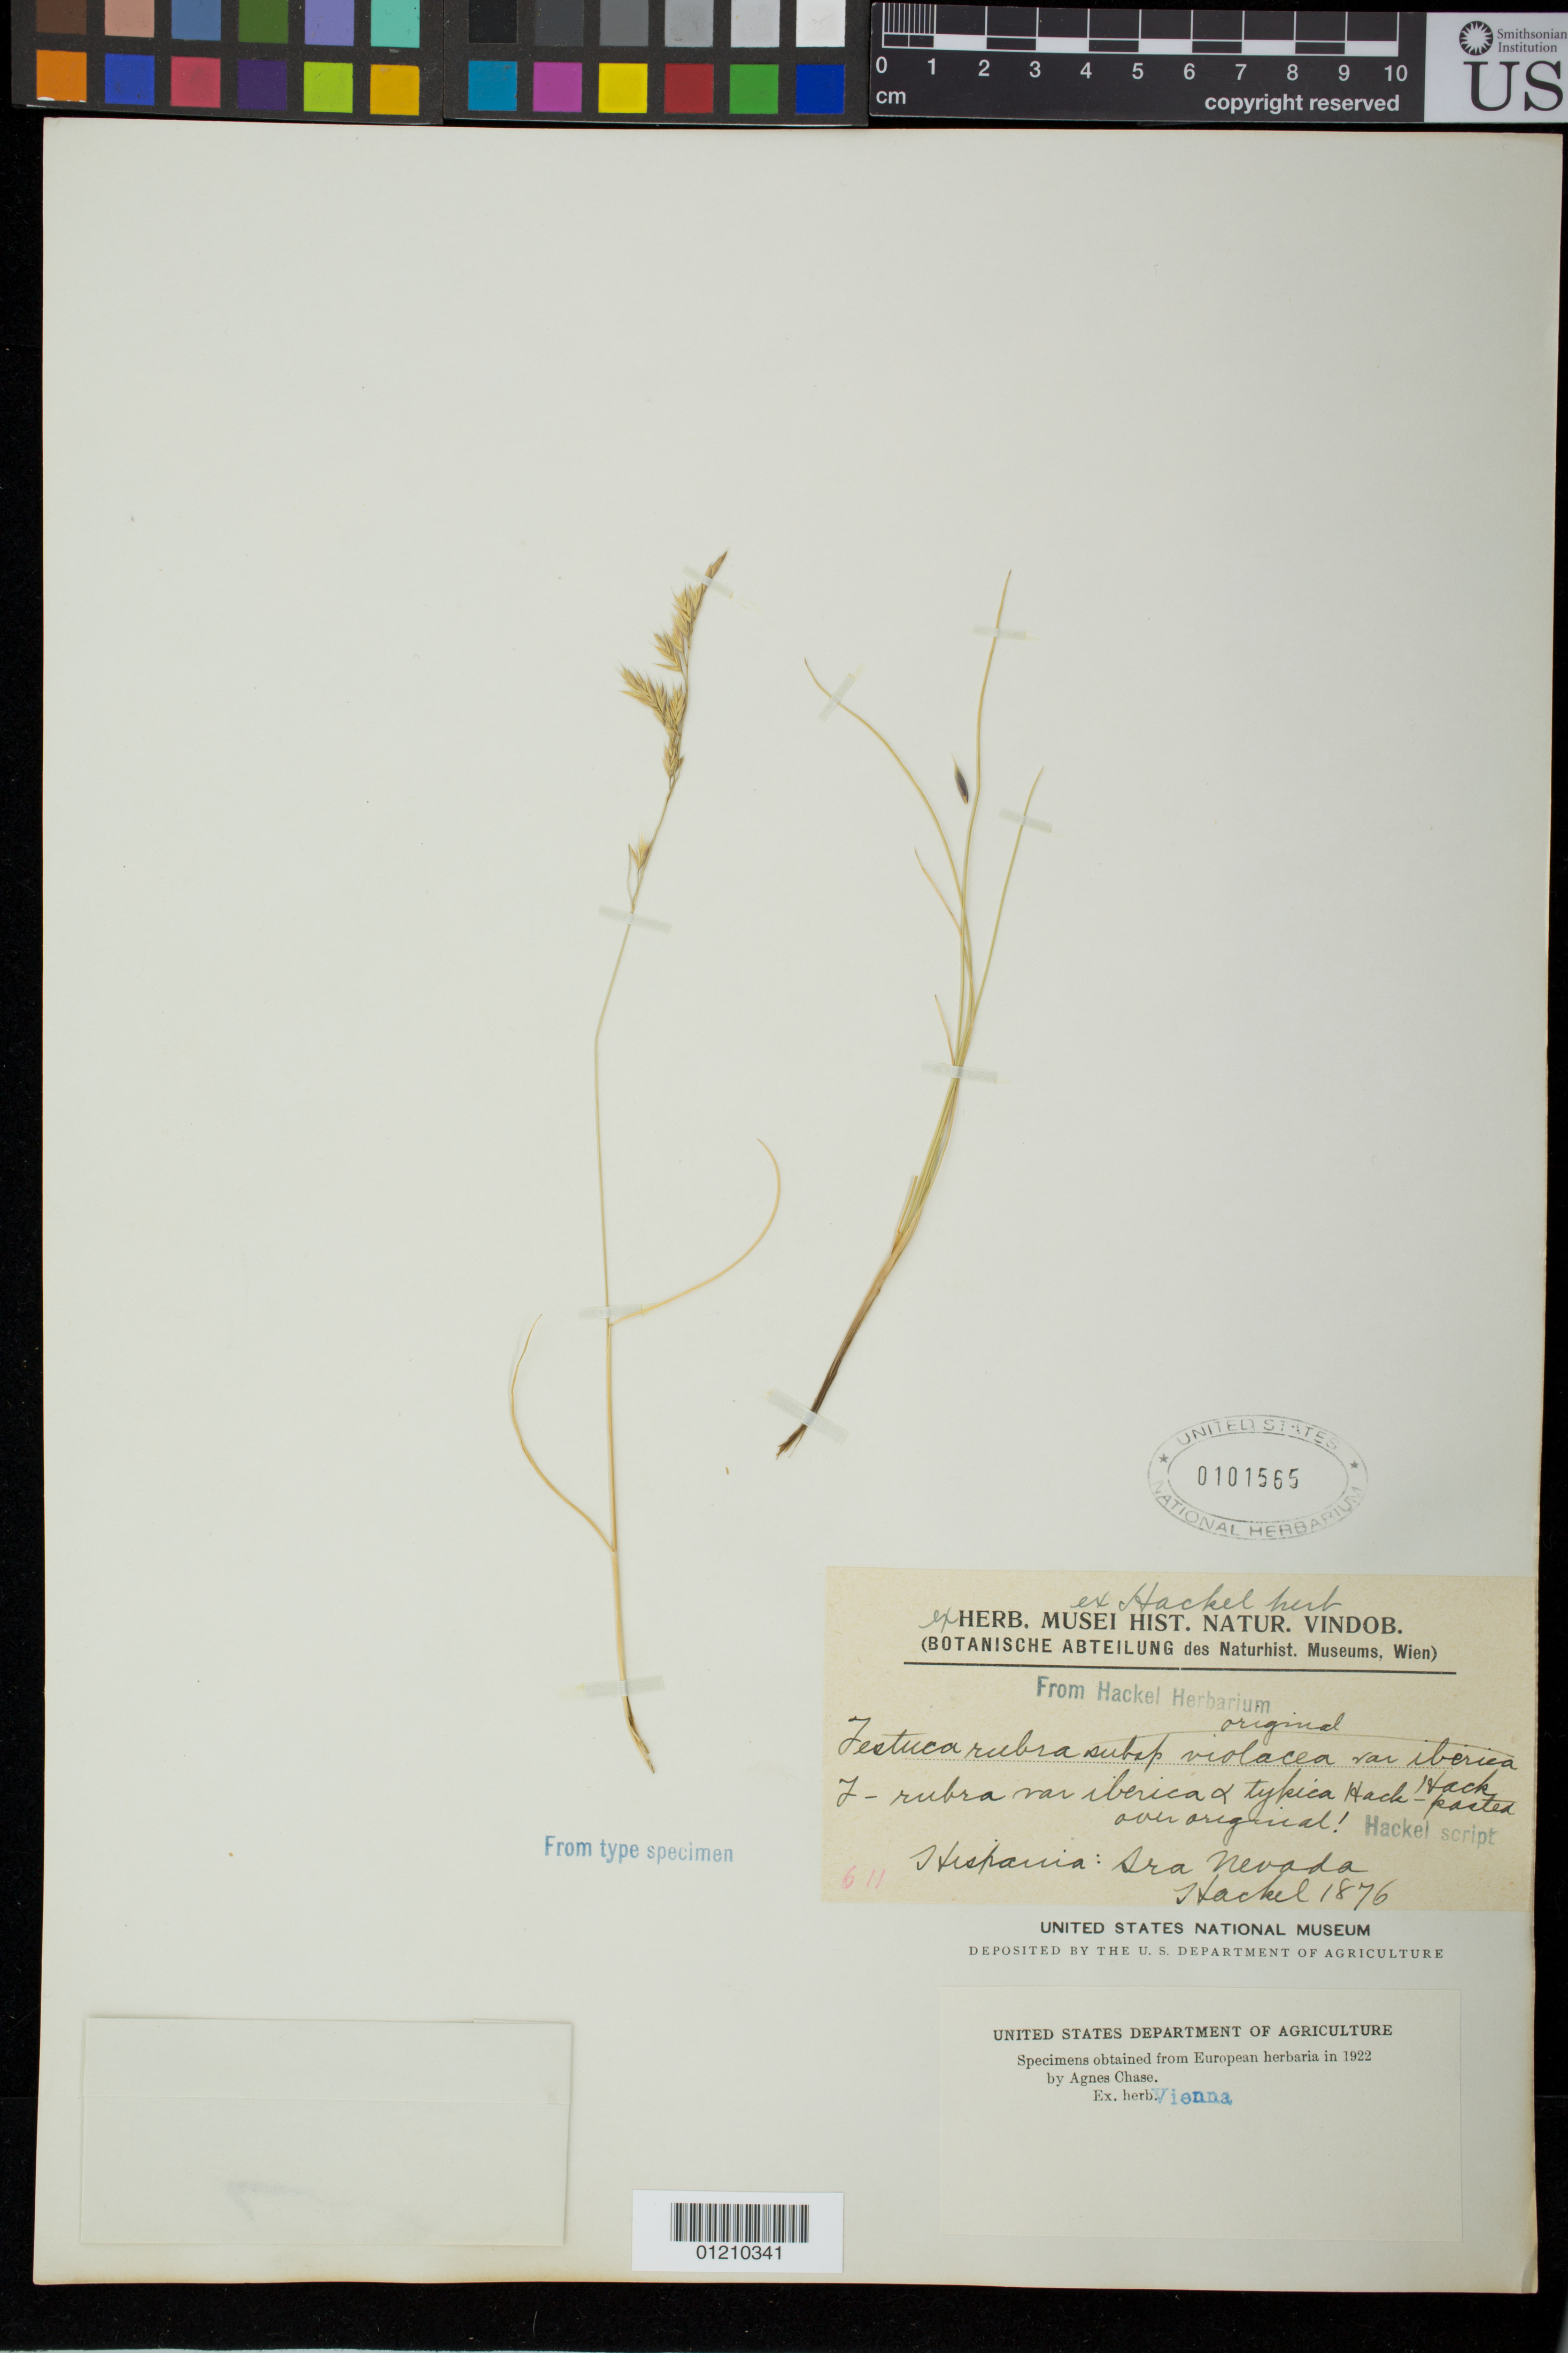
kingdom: Plantae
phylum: Tracheophyta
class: Liliopsida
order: Poales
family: Poaceae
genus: Festuca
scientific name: Festuca rubra var. iberica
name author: Hack.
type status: Isosyntype; Isolectotype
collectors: E. Hackel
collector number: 611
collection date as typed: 1876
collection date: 1876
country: Spain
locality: Sierra Nevada.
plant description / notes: Fragmentary material of type specimen ex herb. Vienna.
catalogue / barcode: US 101565